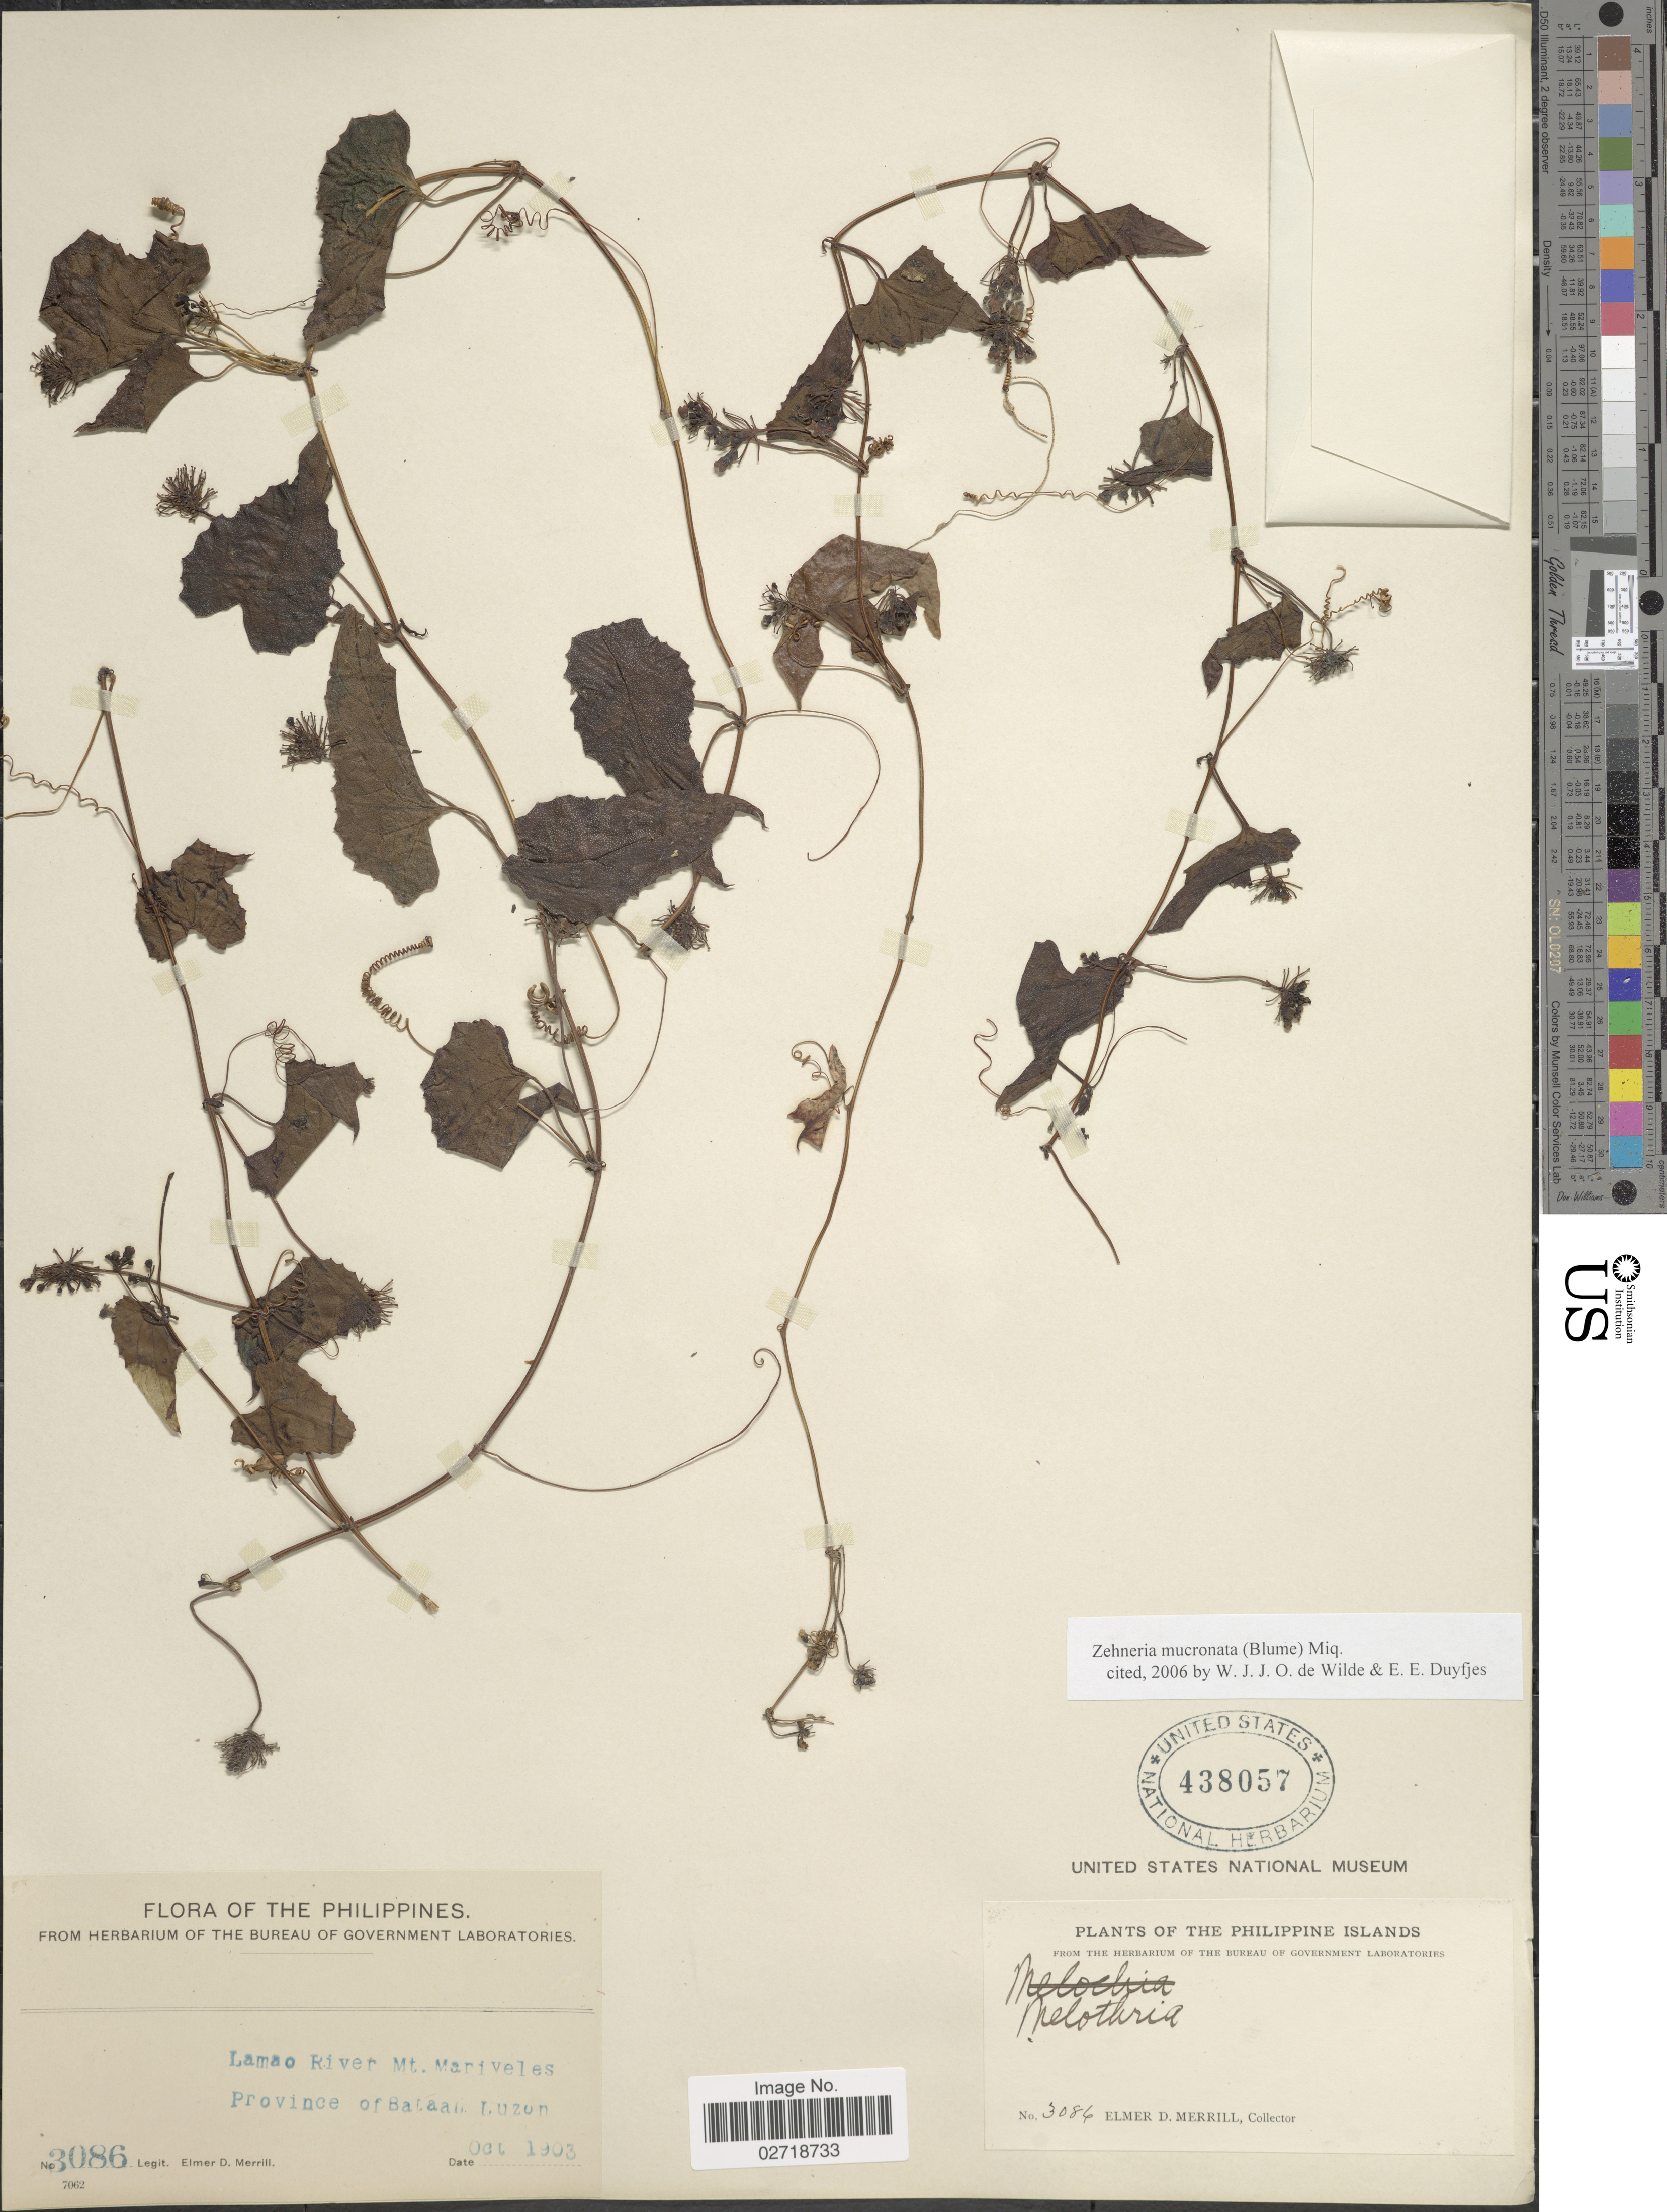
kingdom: Plantae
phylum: Tracheophyta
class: Magnoliopsida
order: Cucurbitales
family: Cucurbitaceae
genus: Zehneria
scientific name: Zehneria mucronata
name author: (Blume) Miq.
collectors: E. D. Merrill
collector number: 3086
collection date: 1903-10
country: Philippines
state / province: Central Luzon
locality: Lamao River, Mt. Mariveles, Province of Bataan, Luzon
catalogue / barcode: US 438057